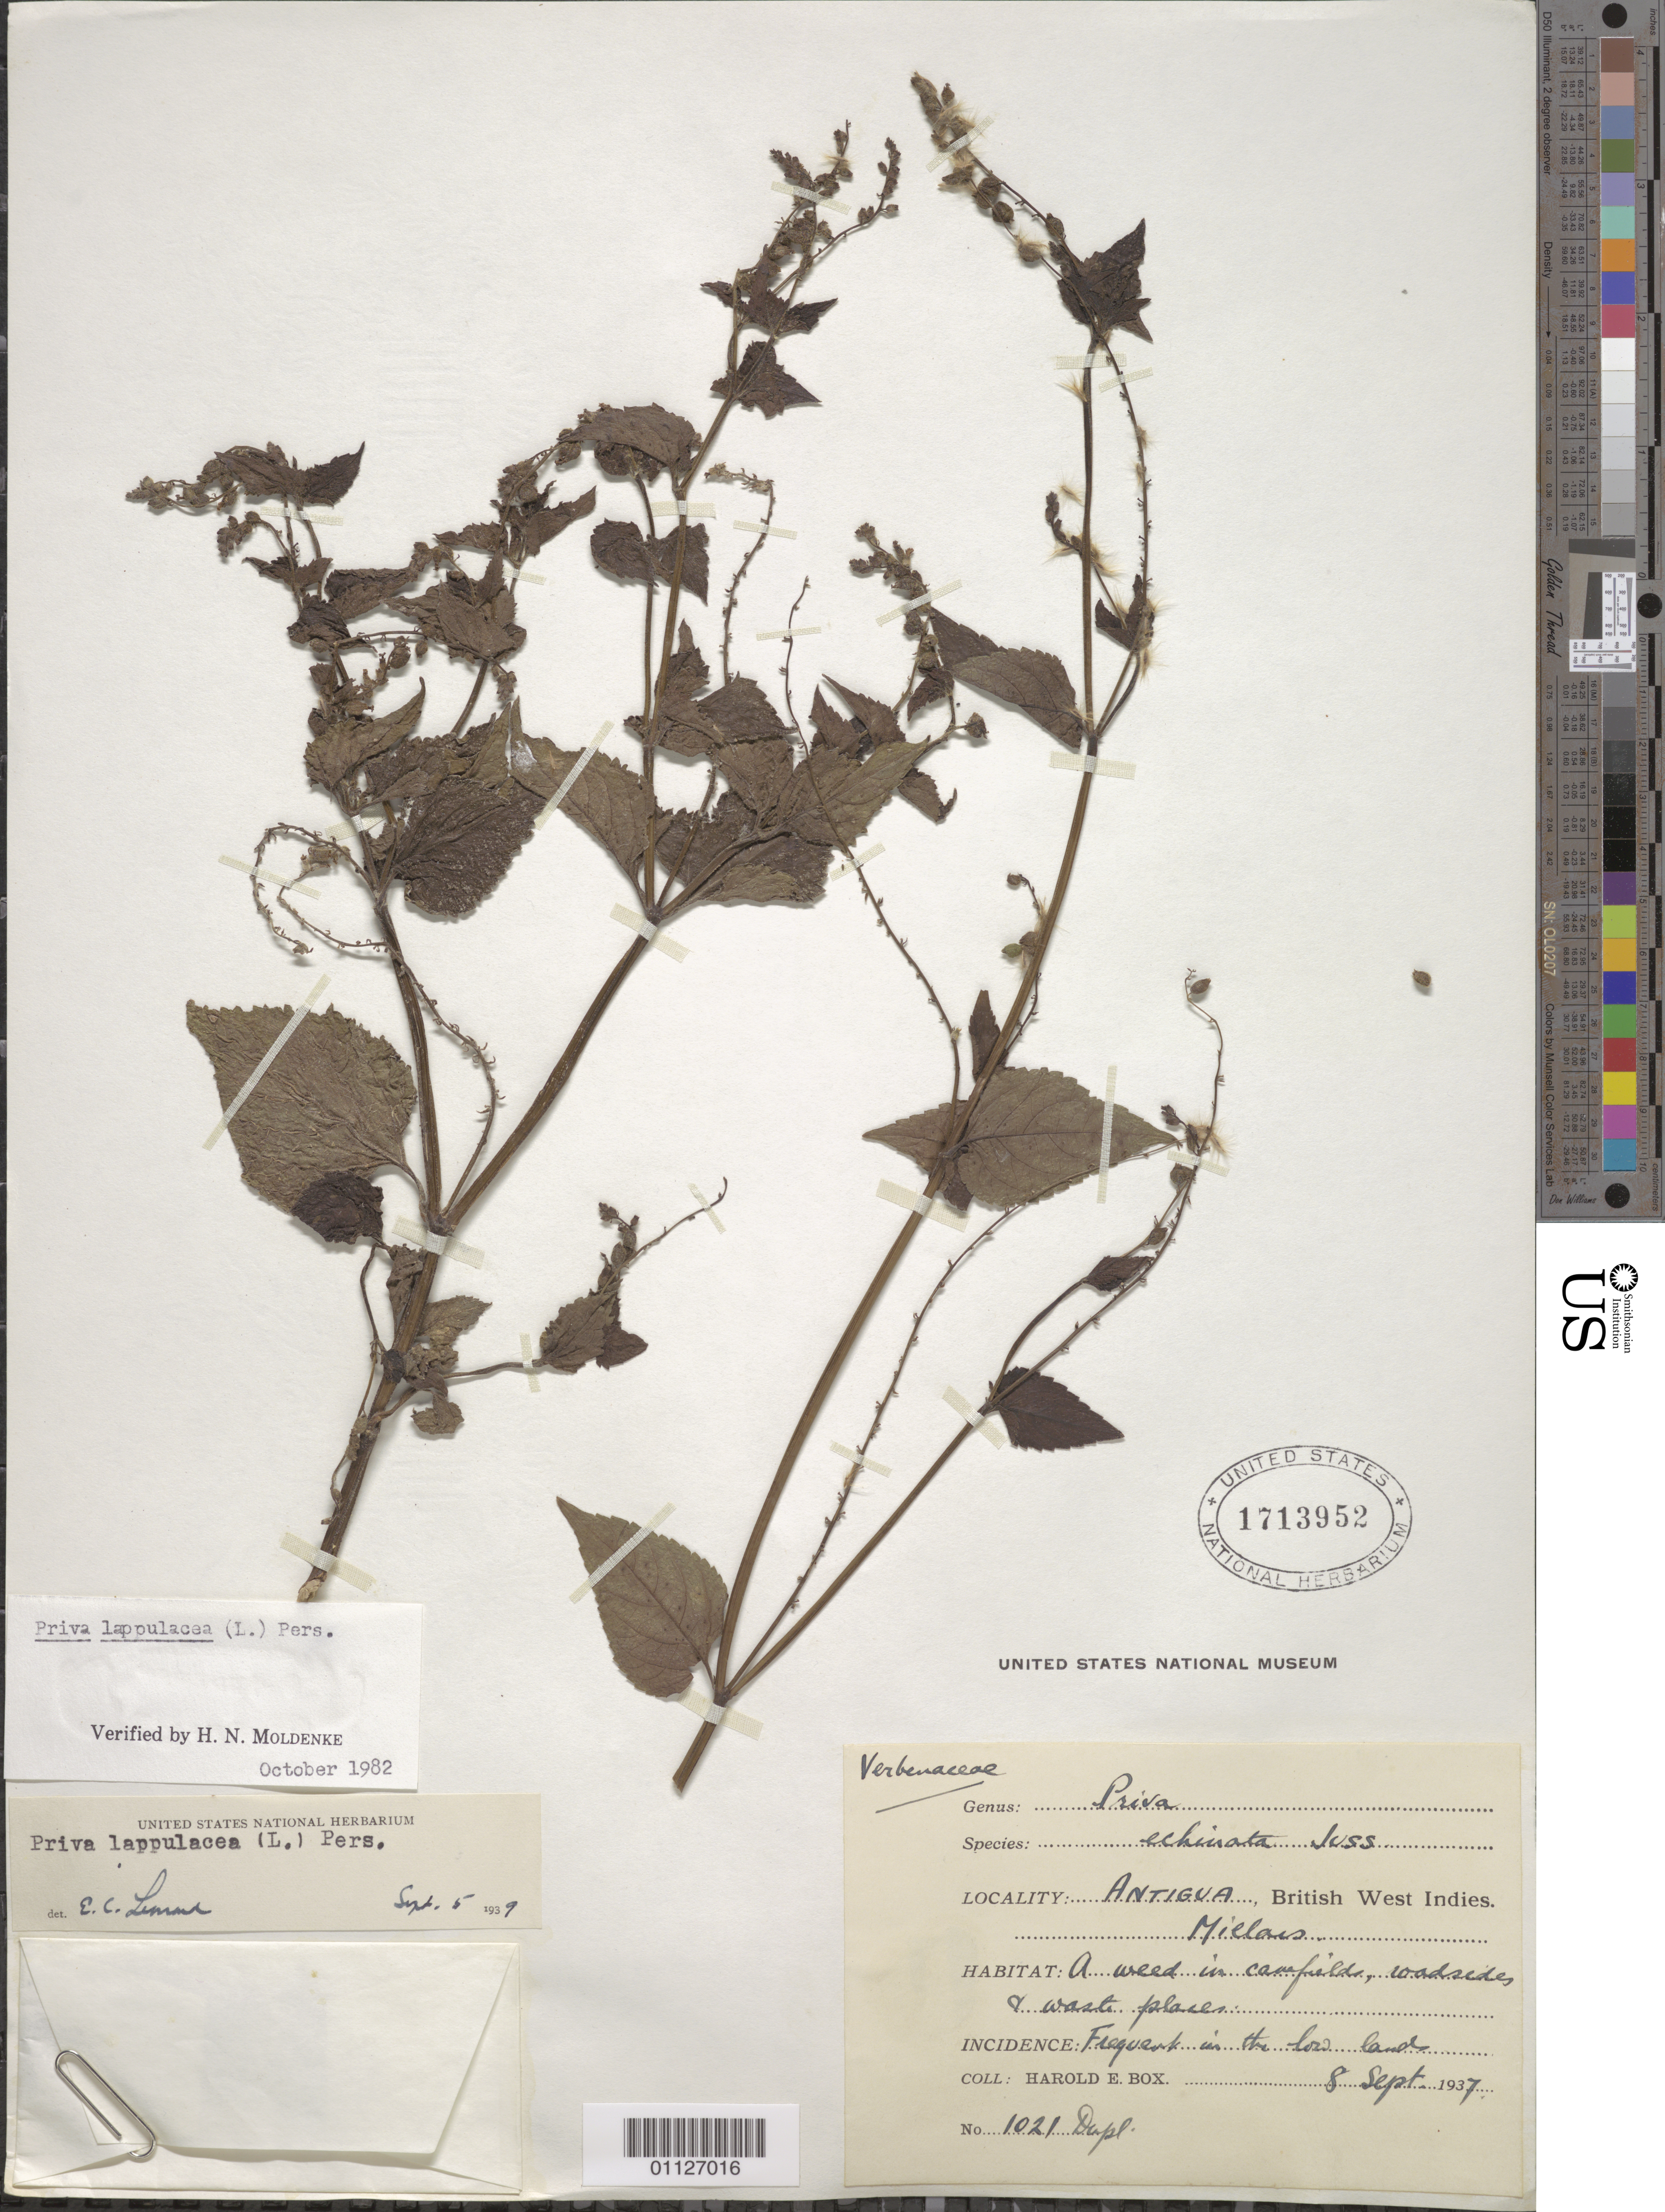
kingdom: Plantae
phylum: Tracheophyta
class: Magnoliopsida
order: Lamiales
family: Verbenaceae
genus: Priva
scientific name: Priva lappulacea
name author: (L.) Pers.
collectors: H. E. Box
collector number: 1021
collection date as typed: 08 Sep 1937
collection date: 1937-09-08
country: Antigua and Barbuda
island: Antigua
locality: Millais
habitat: canefields, roadsides, and waste places | frequent in the low lands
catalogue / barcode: US 1713952